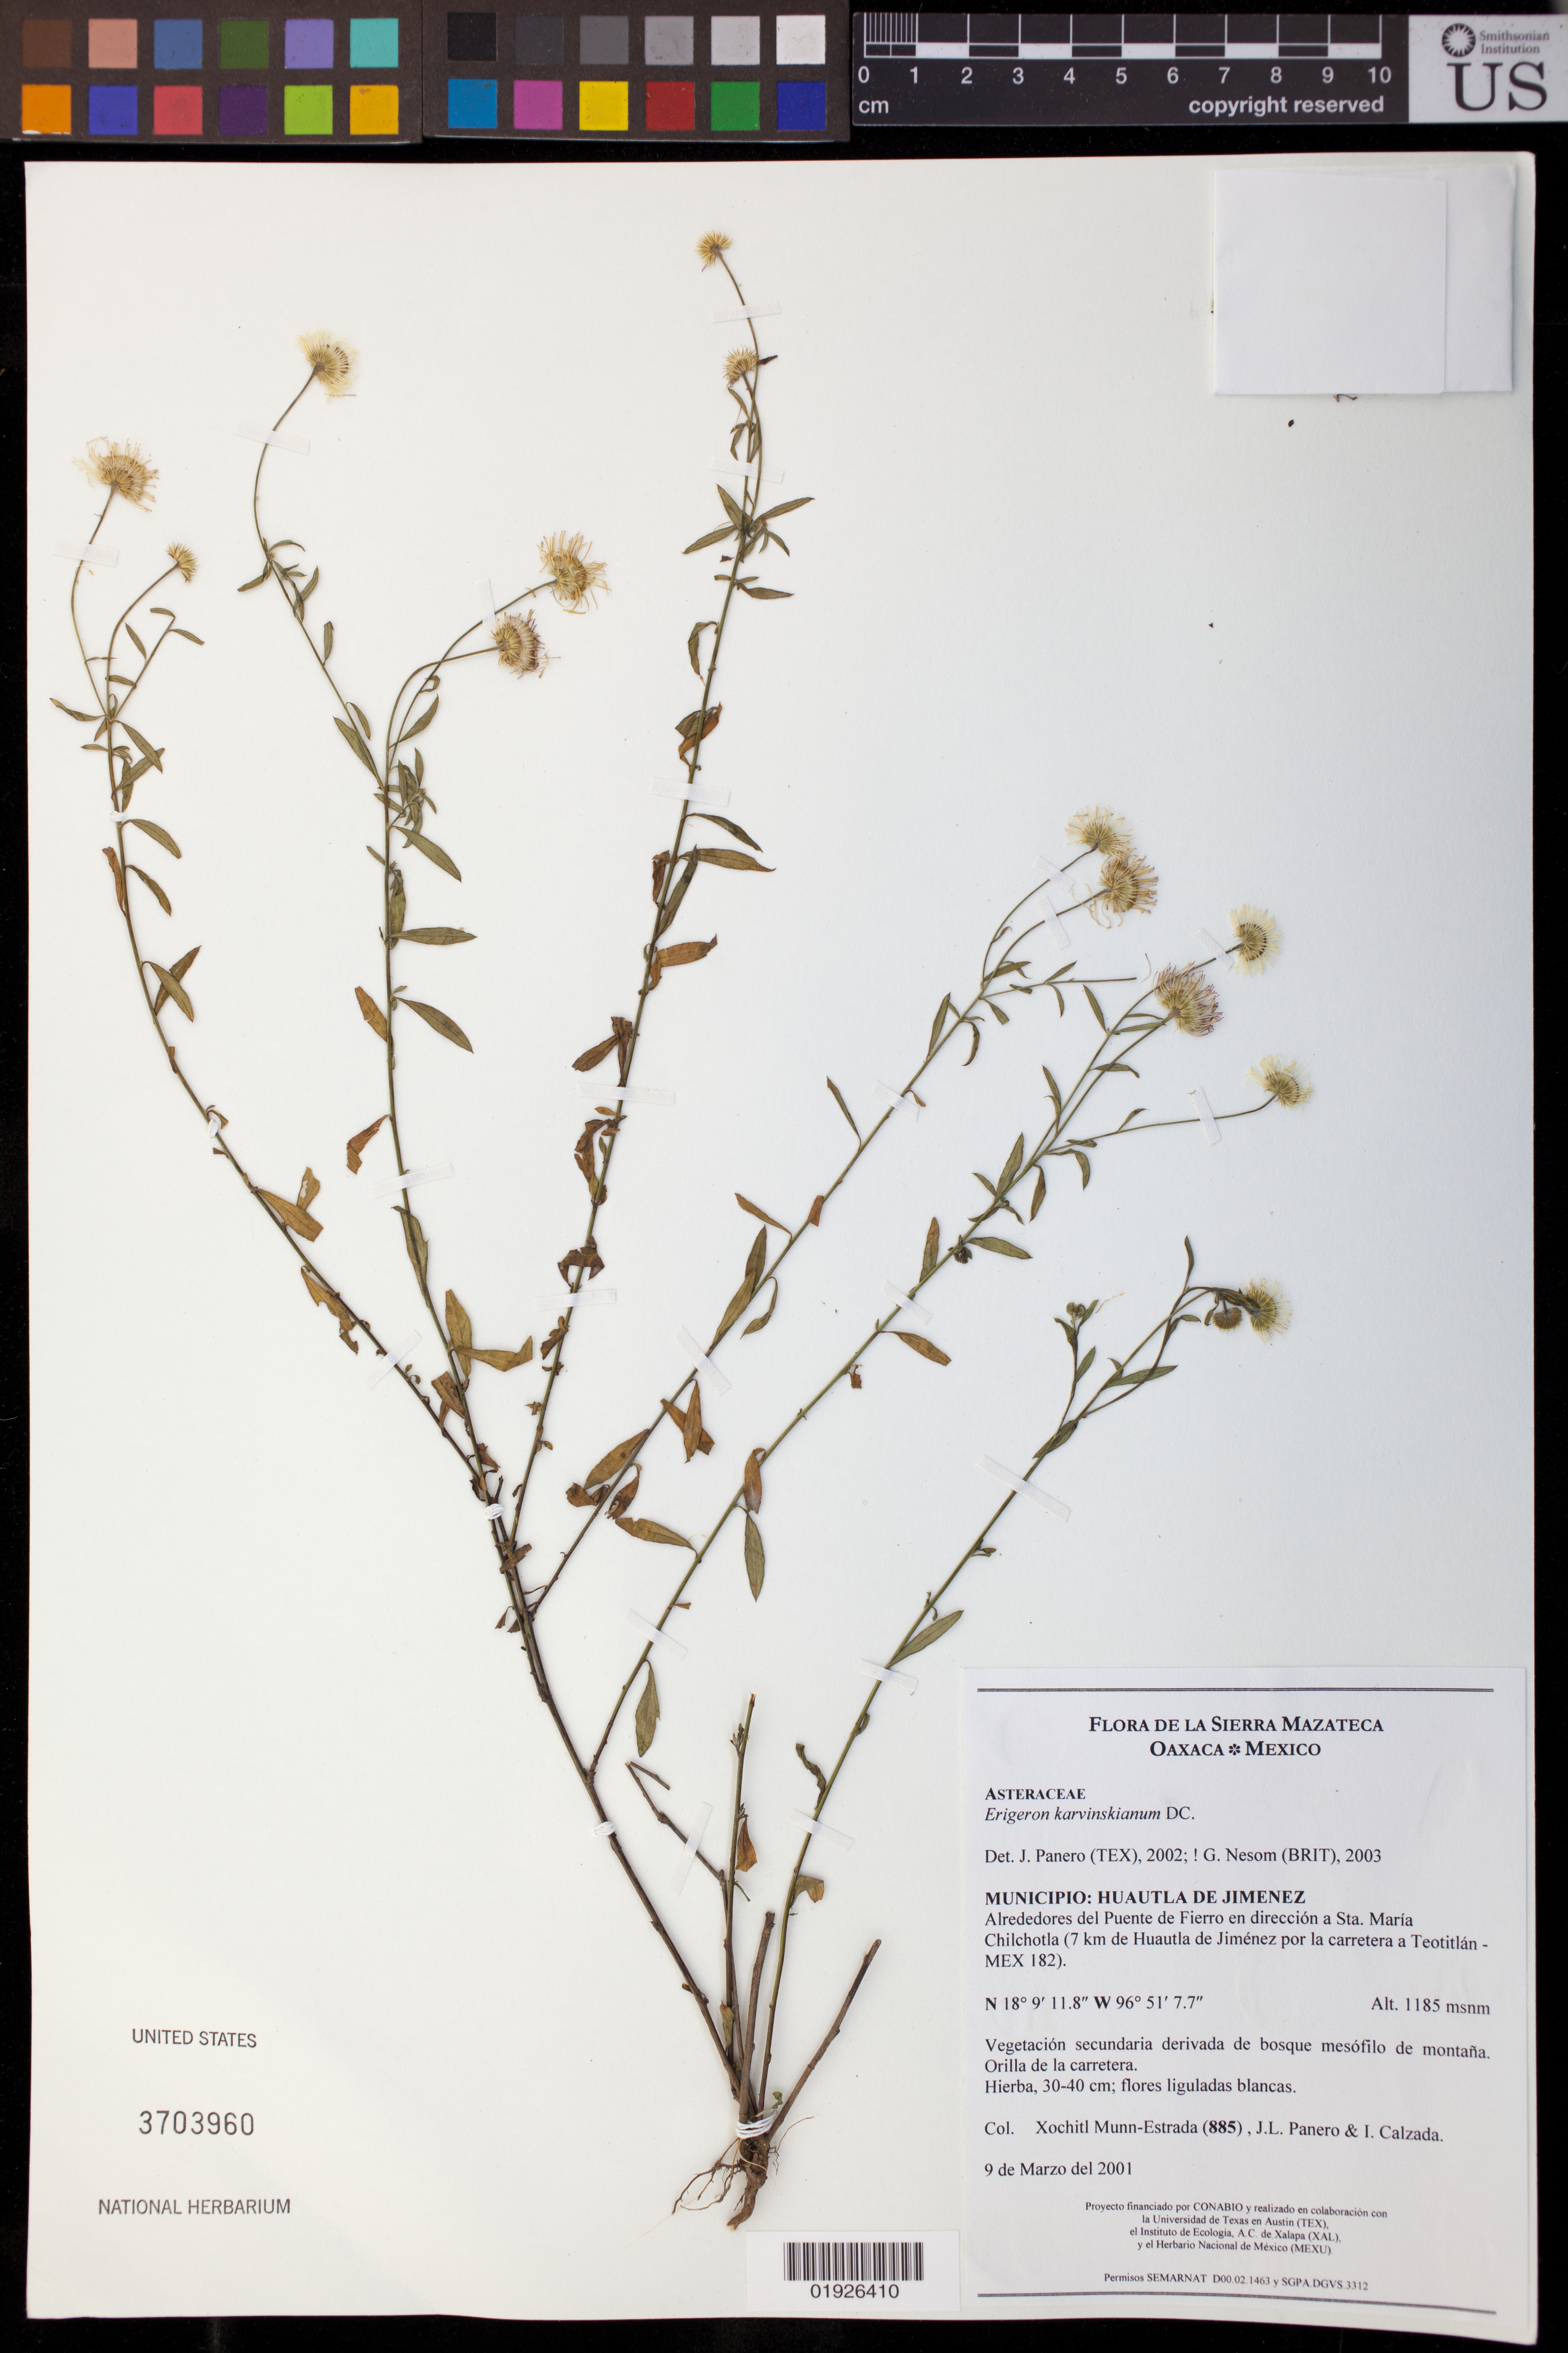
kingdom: Plantae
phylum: Tracheophyta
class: Magnoliopsida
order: Asterales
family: Asteraceae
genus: Erigeron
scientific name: Erigeron karvinskianus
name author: DC.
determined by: Panero, J. L.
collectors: X. Munn-Estrada, J. L. Panero & I. Calzada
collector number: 885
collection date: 2001-03-09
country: Mexico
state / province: Oaxaca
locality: Municipio: Huautla de Jimenez, Alrededores del Puente de Fierro en direccion a Sta. Maria Chilchotla (7 km de Huautla de Jimenez por la carretera a Teotitlan-Mex 182).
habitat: Vegetacion secundaria derivada de bosque mesofilo de montana. Orilla de la carretera.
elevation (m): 1185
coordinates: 18 9 11.8 N, 96 51 7.7 W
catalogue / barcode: US 3703960